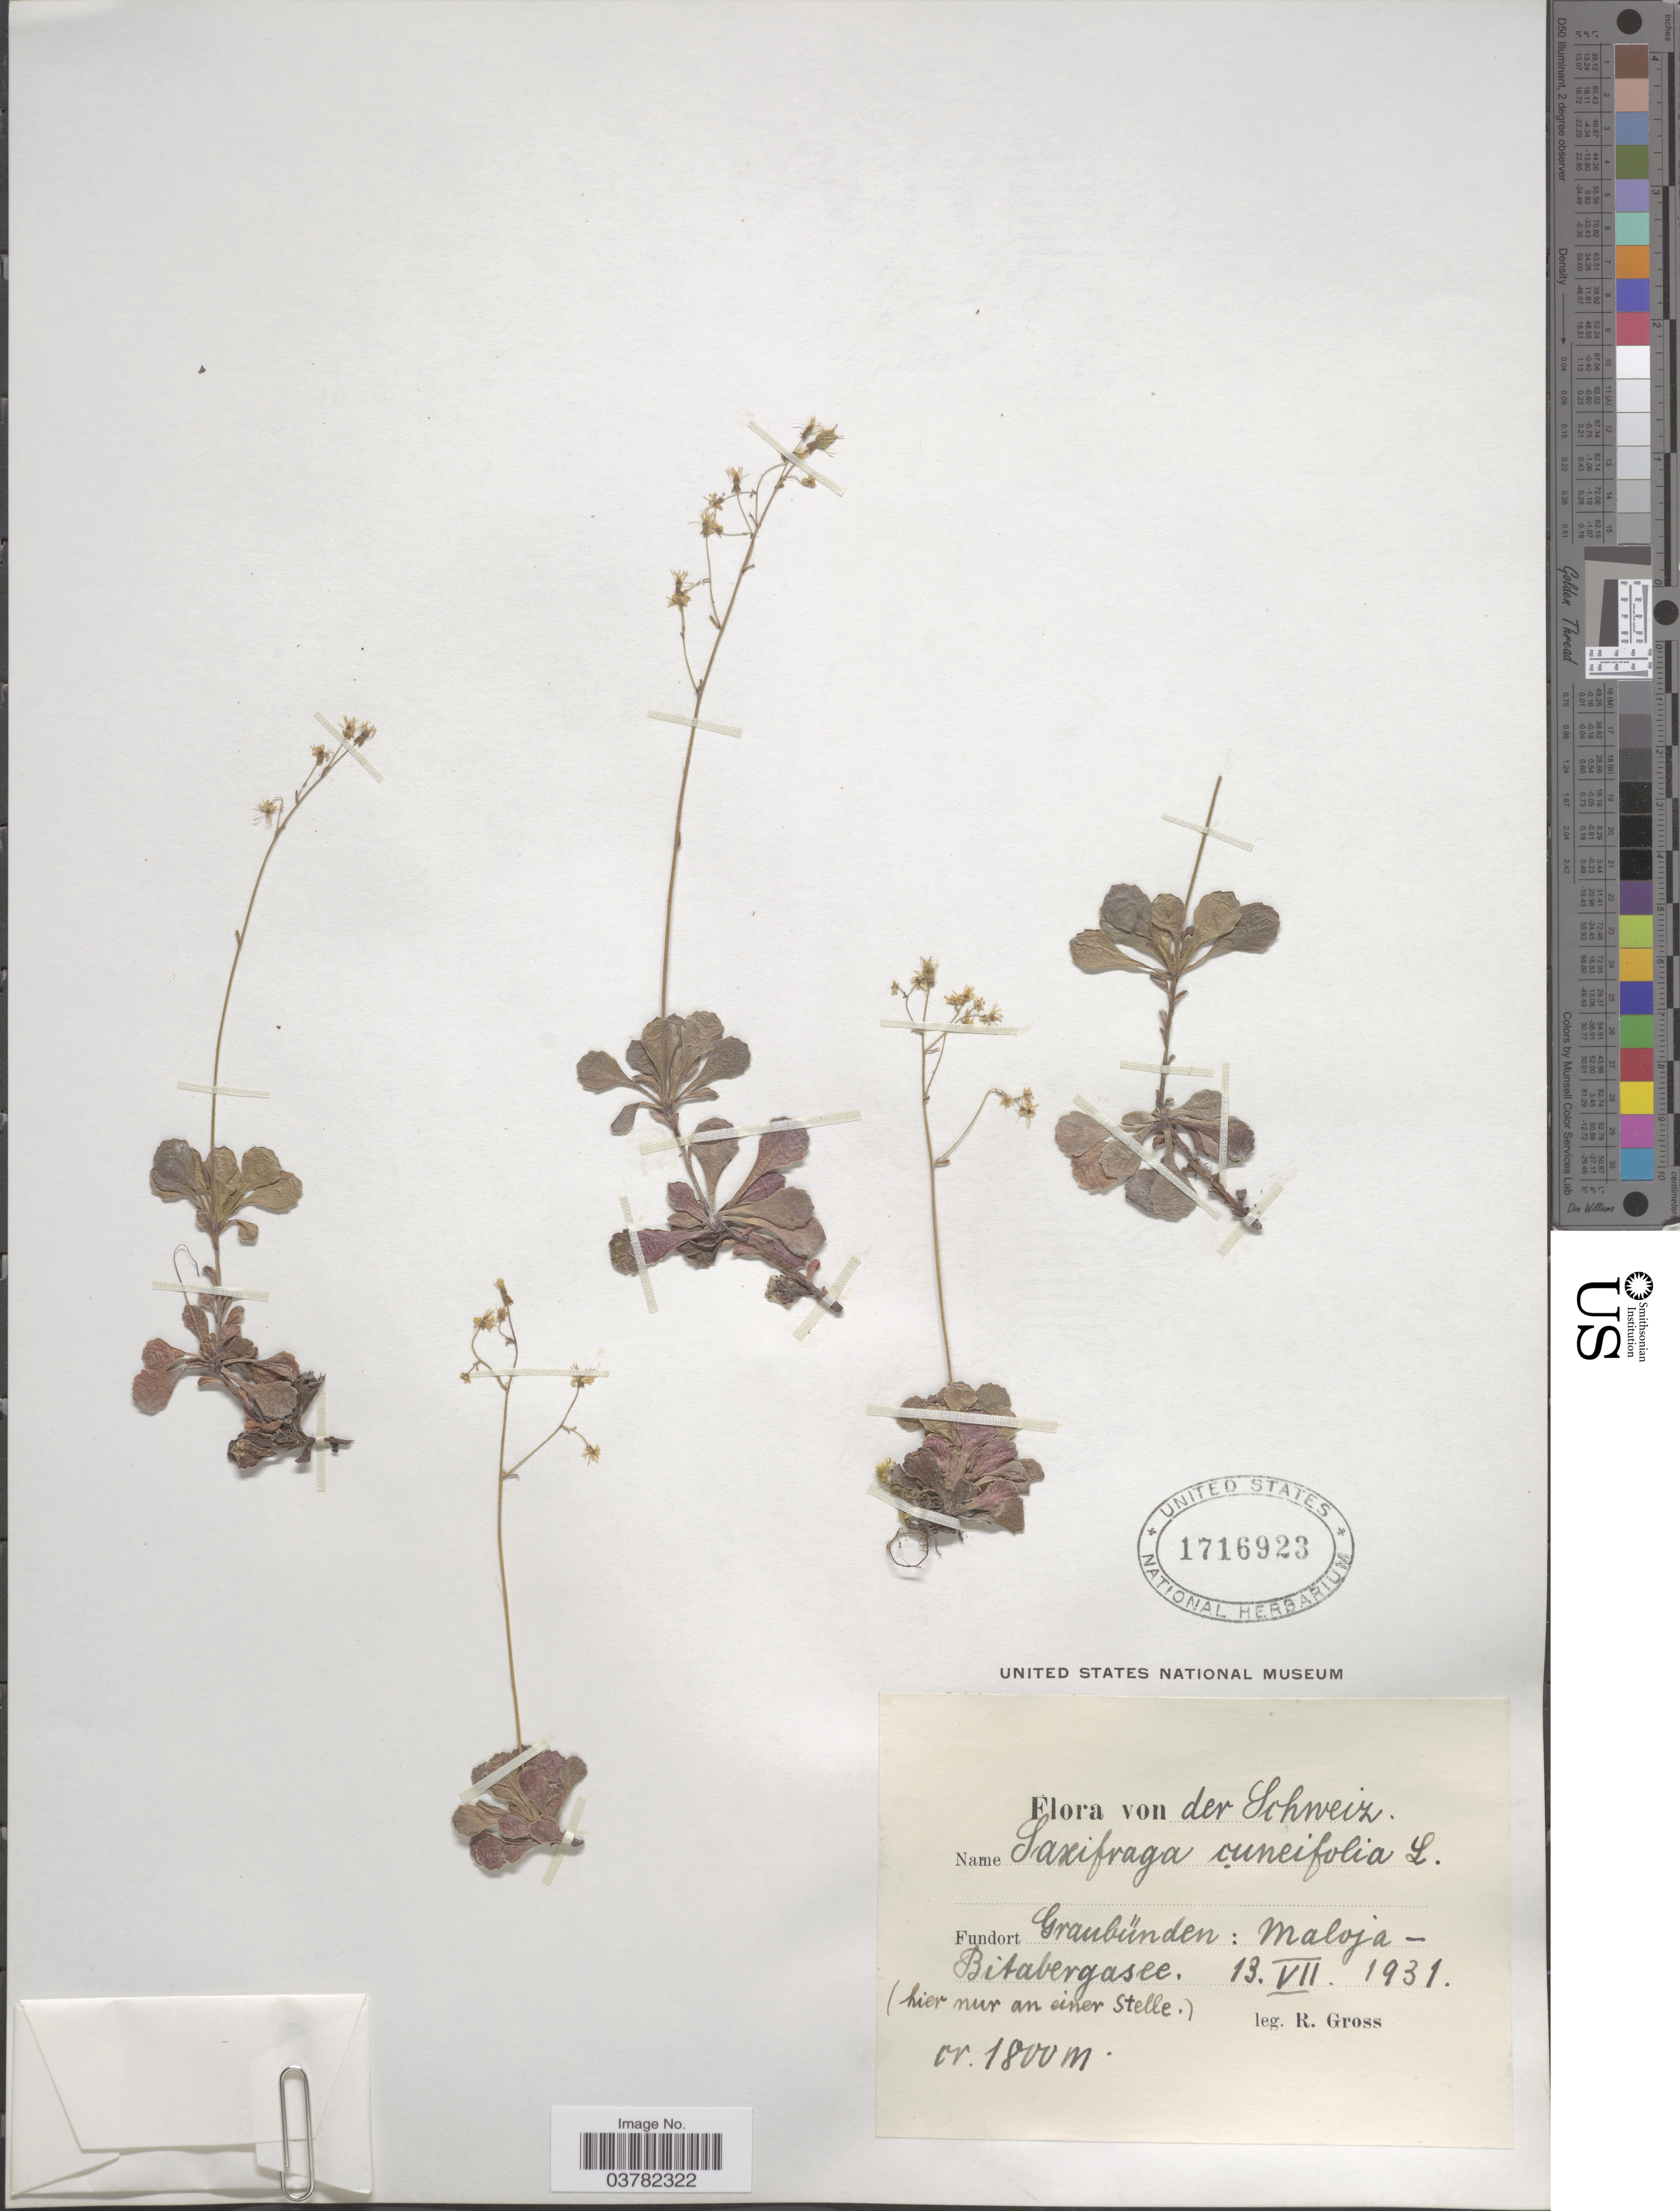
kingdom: Plantae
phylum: Tracheophyta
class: Magnoliopsida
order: Saxifragales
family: Saxifragaceae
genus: Saxifraga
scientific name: Saxifraga cuneifolia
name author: L.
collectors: R. Gross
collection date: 1931-07-13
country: Switzerland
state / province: Graubunden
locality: Schweiz. Graubünden: Maloja - Bitabergasee.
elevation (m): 1800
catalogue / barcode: US 1716923